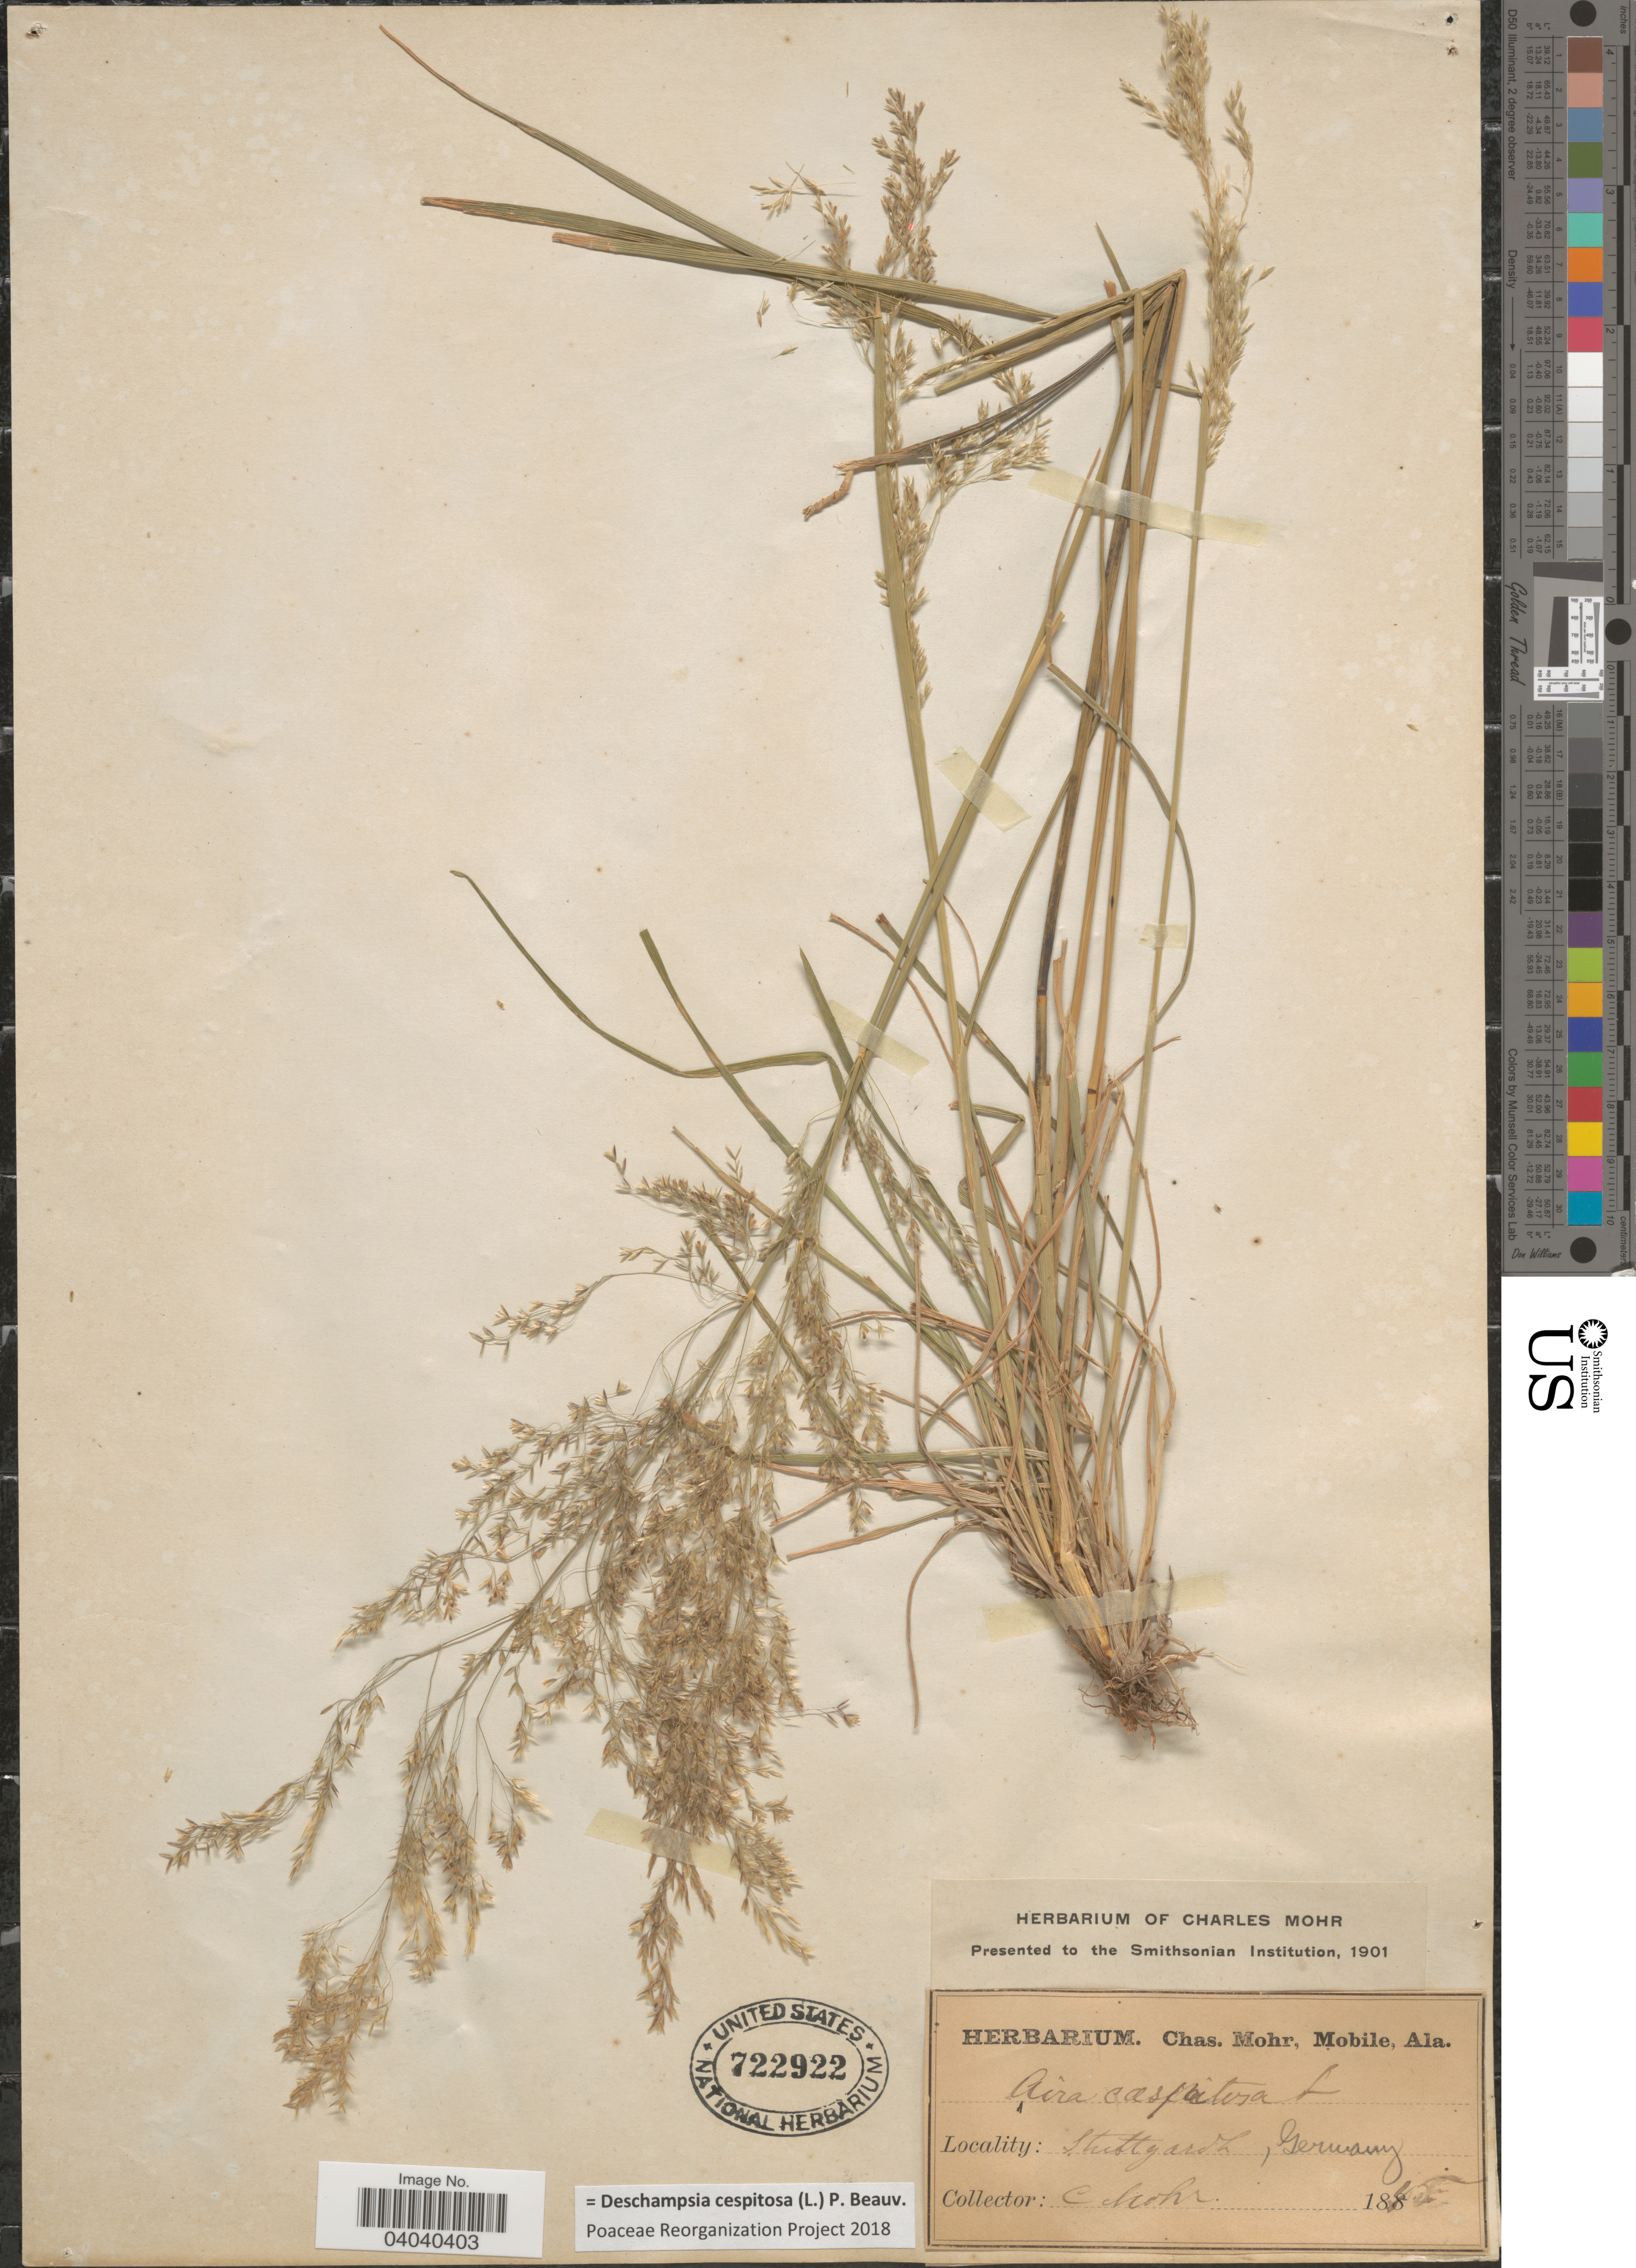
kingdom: Plantae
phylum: Tracheophyta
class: Liliopsida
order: Poales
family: Poaceae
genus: Deschampsia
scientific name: Deschampsia cespitosa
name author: (L.) P. Beauv.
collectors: Mohr, C. T. (herbarium)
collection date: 1845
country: Germany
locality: Stuttgardt.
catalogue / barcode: US 722922